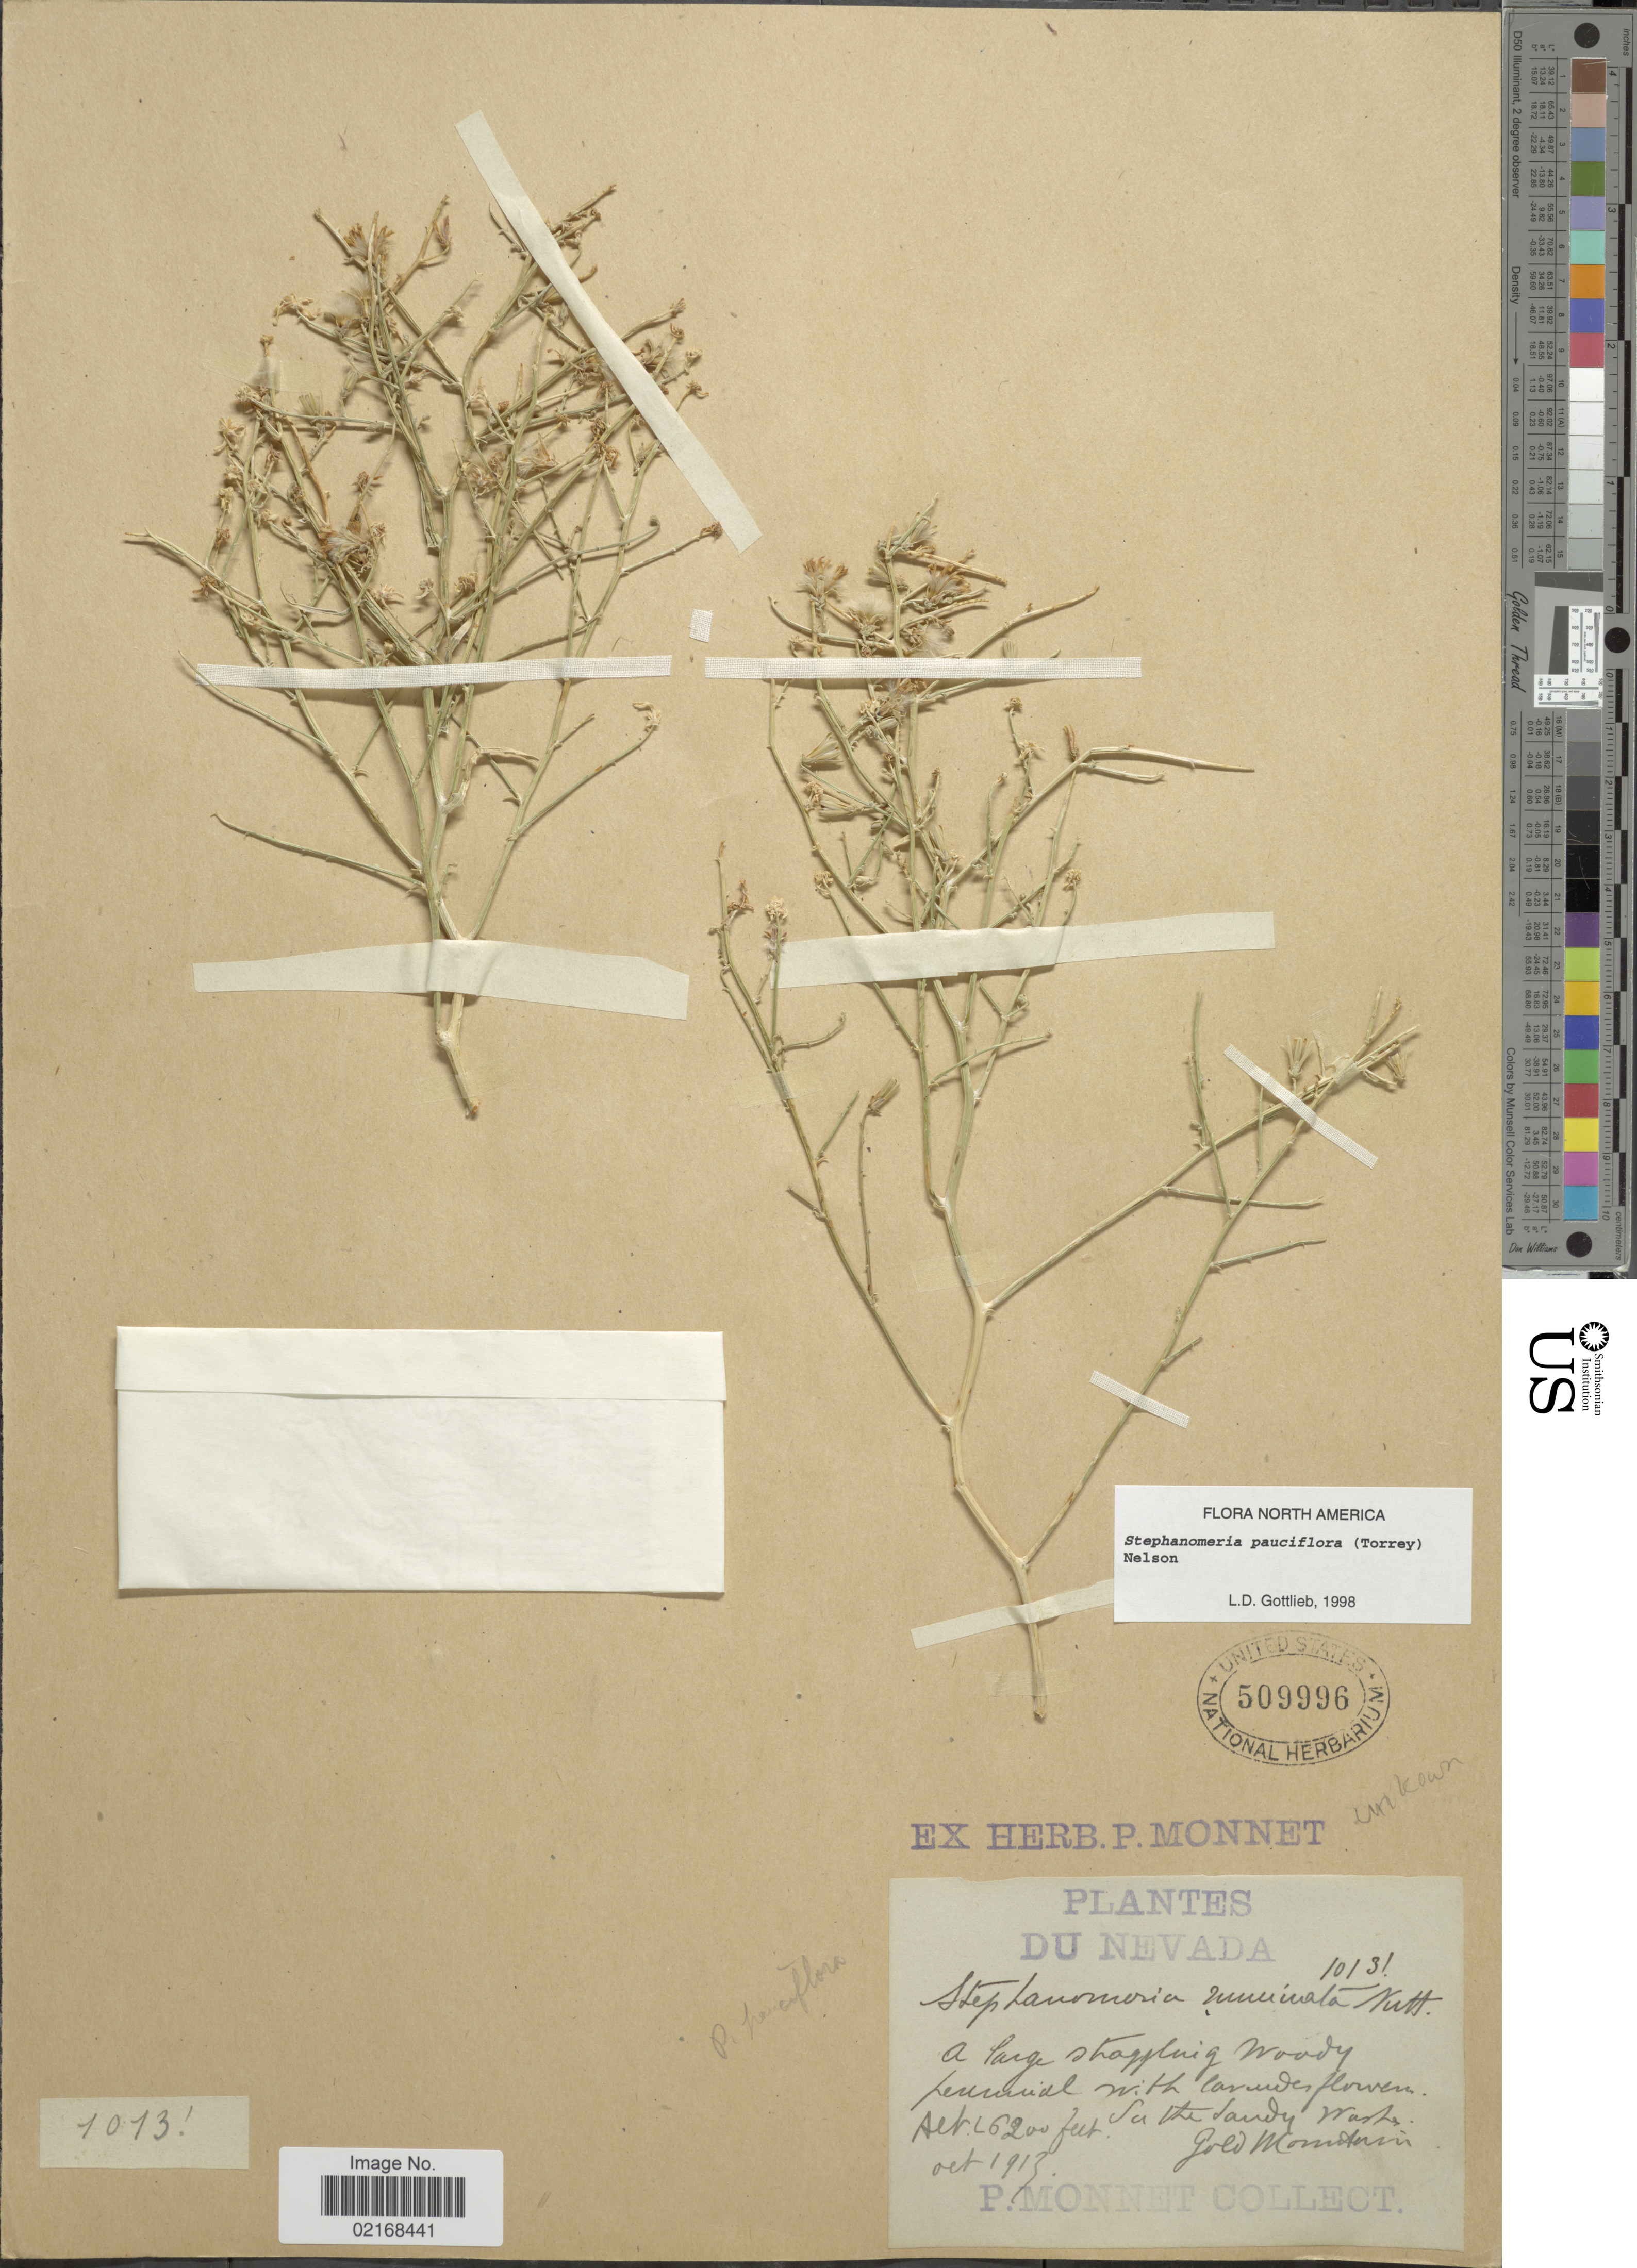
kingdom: Plantae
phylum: Tracheophyta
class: Magnoliopsida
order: Asterales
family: Asteraceae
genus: Stephanomeria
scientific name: Stephanomeria pauciflora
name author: (Torr.) A. Nelson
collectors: P. Monnet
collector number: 10131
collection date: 1913-10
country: United States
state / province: Nevada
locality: Du Nevada, Gold Mountain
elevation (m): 4938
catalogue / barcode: US 509996